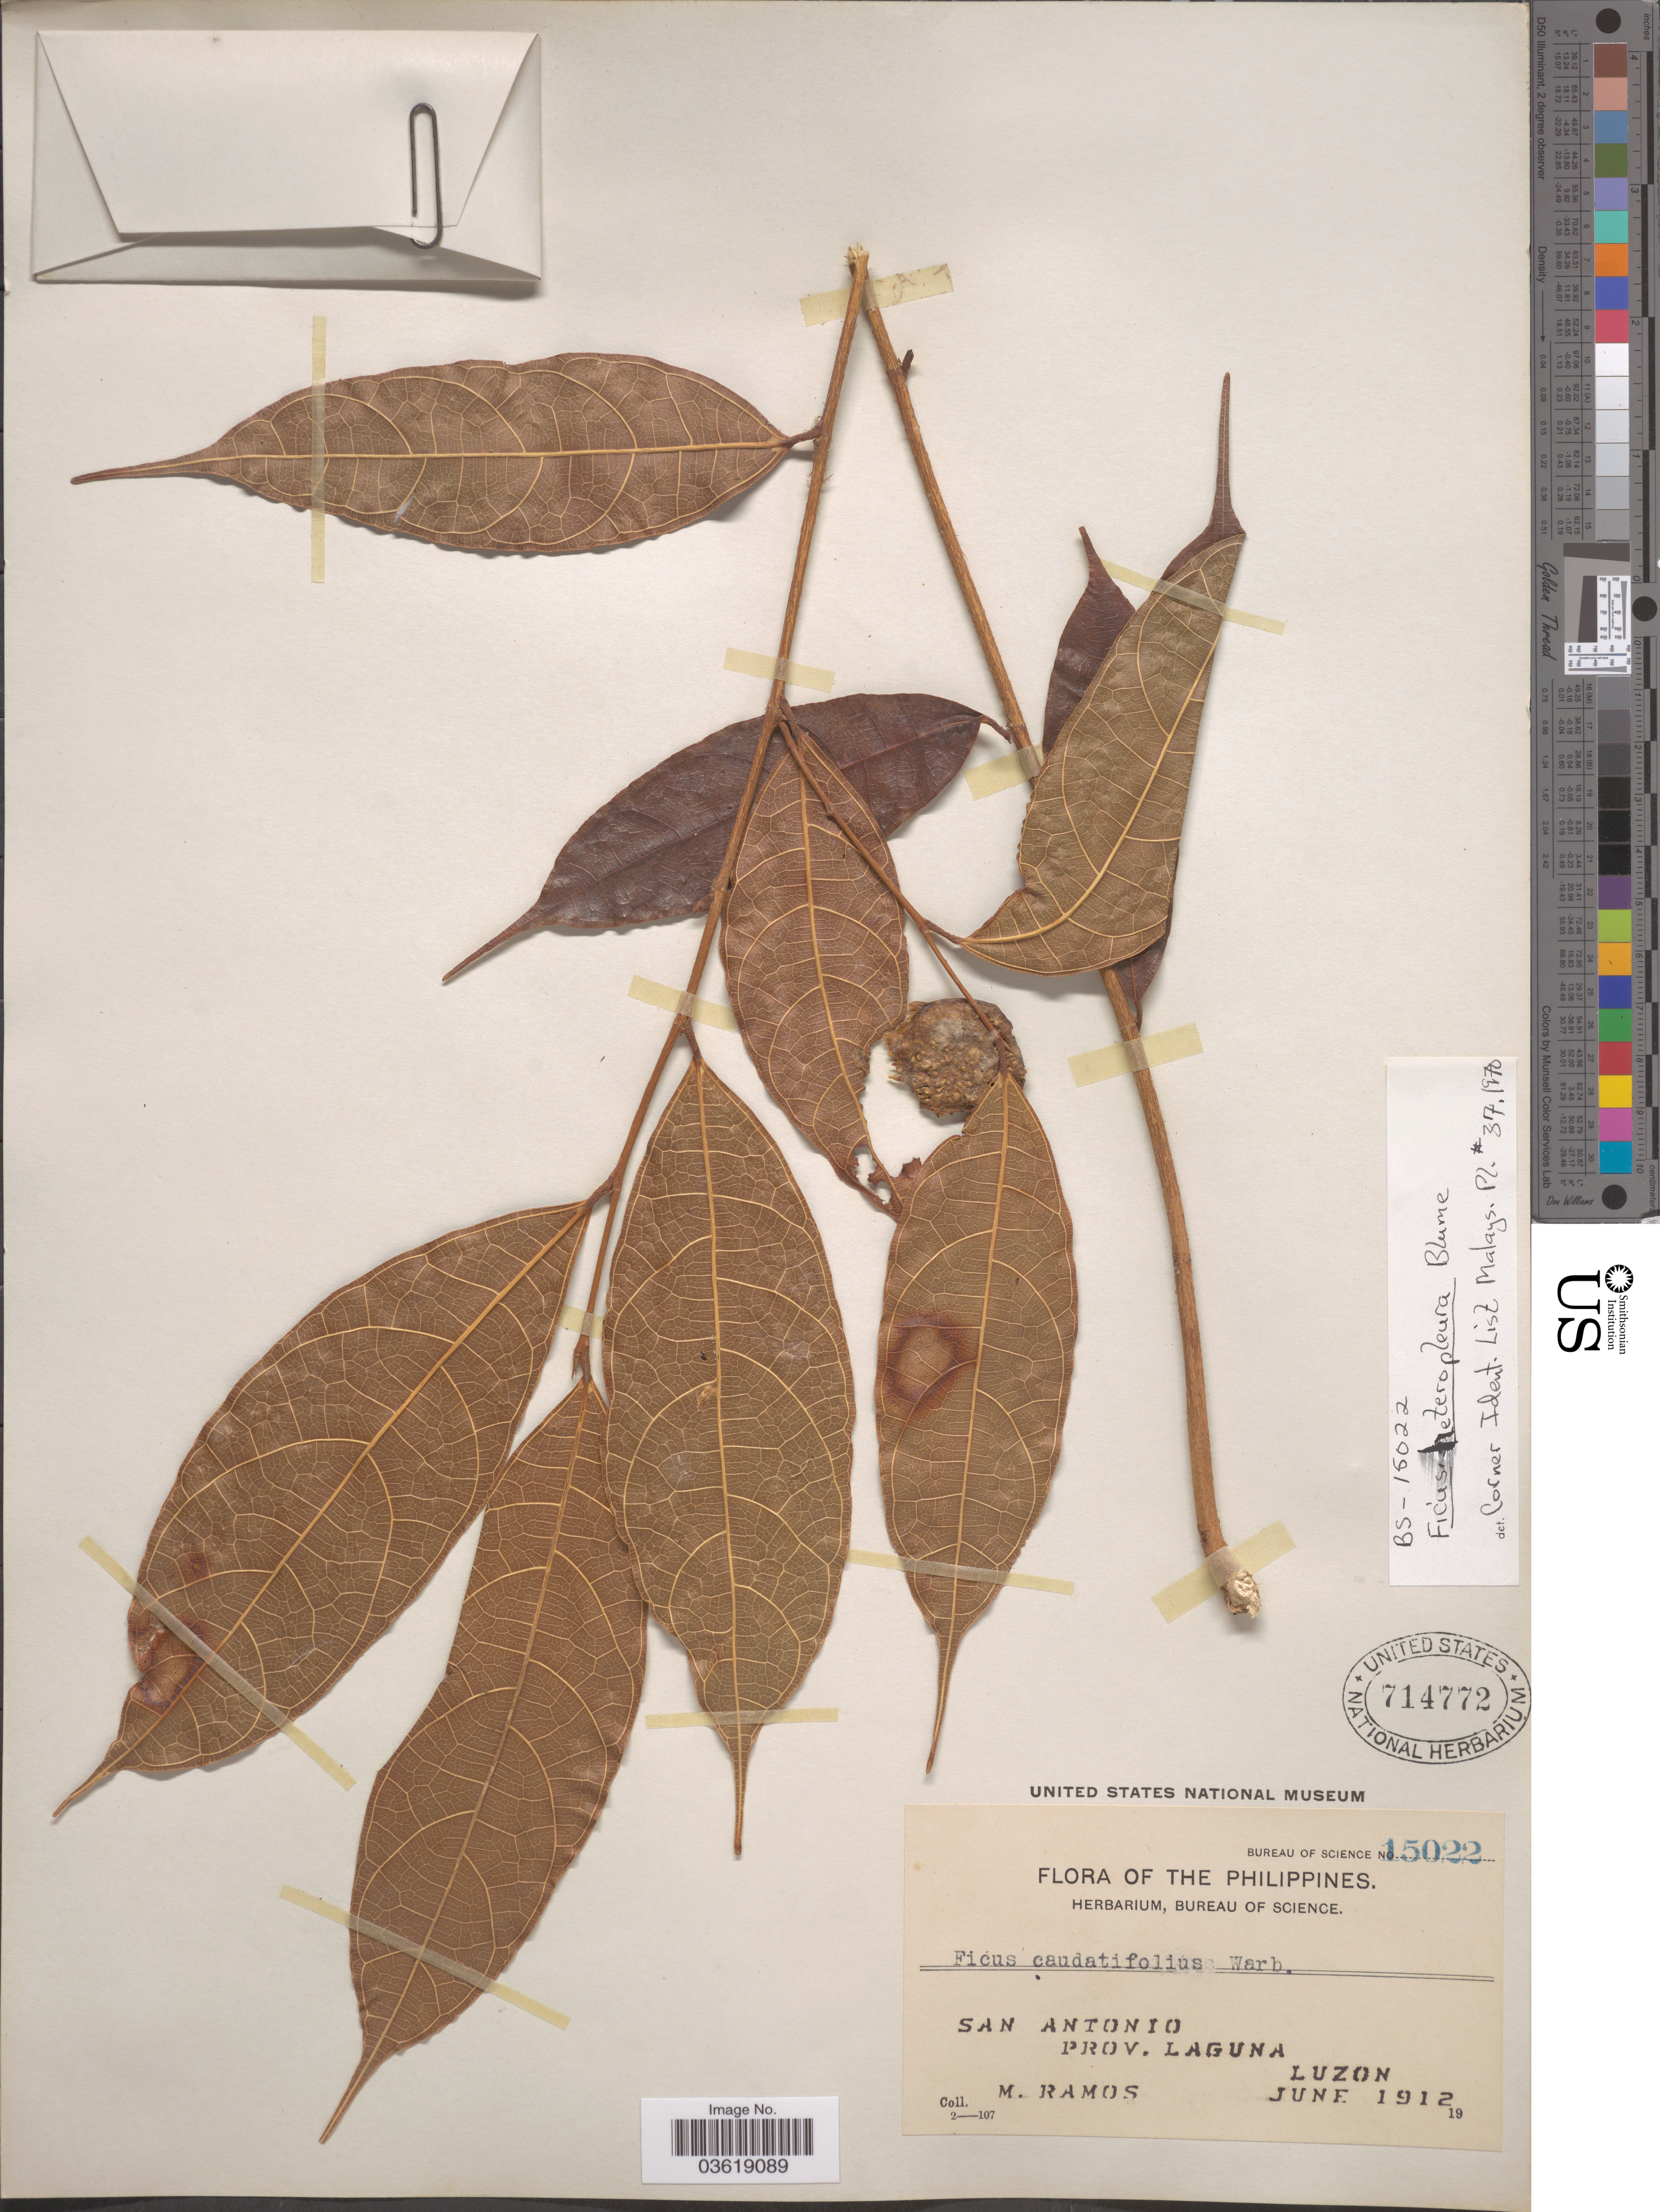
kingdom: Plantae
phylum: Tracheophyta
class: Magnoliopsida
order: Rosales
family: Moraceae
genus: Ficus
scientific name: Ficus heteropleura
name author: Blume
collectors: M. Ramos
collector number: Bureau of Science 15022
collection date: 1912-06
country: Philippines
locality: San Antonio. Prov. Laguna, Luzon.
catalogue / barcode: US 714772